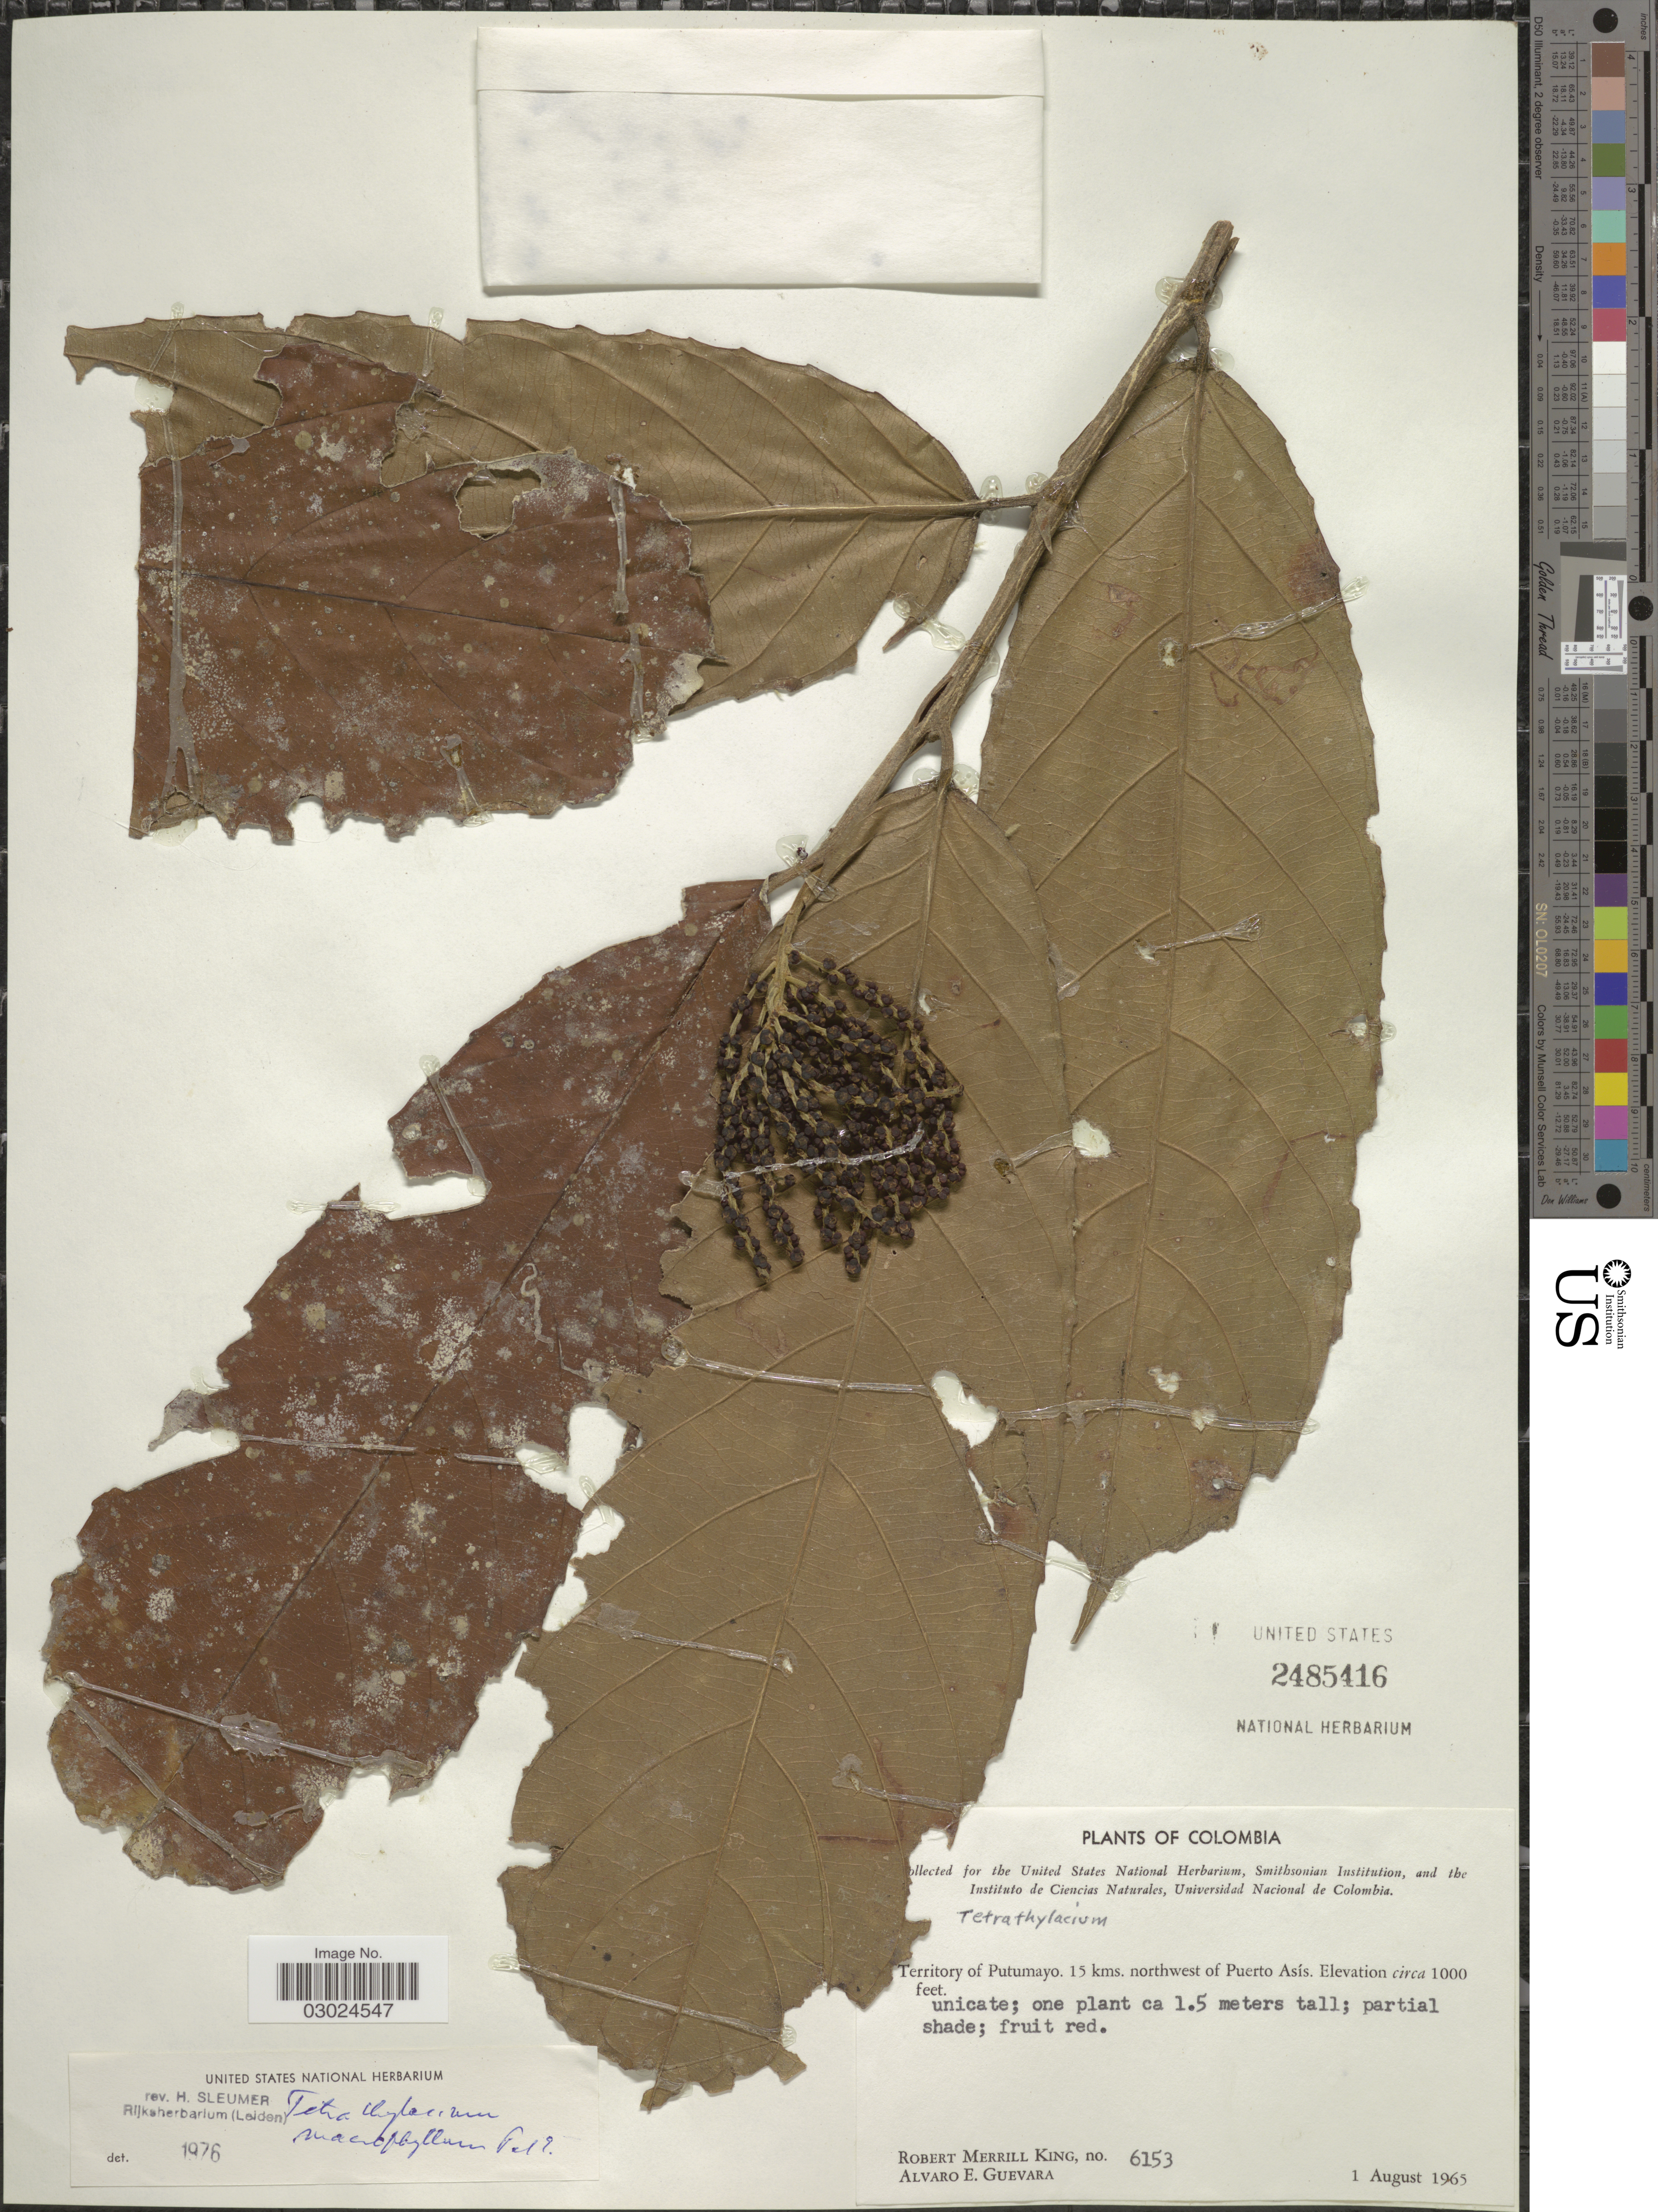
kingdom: Plantae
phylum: Tracheophyta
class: Magnoliopsida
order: Malpighiales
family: Salicaceae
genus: Tetrathylacium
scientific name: Tetrathylacium macrophyllum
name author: Poepp.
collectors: R. M. King & A. E. Guevara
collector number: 6153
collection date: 1965-08-01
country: Colombia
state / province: Putumayo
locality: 15 kms. northwest of Puerto Asís.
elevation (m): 305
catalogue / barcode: US 2485416